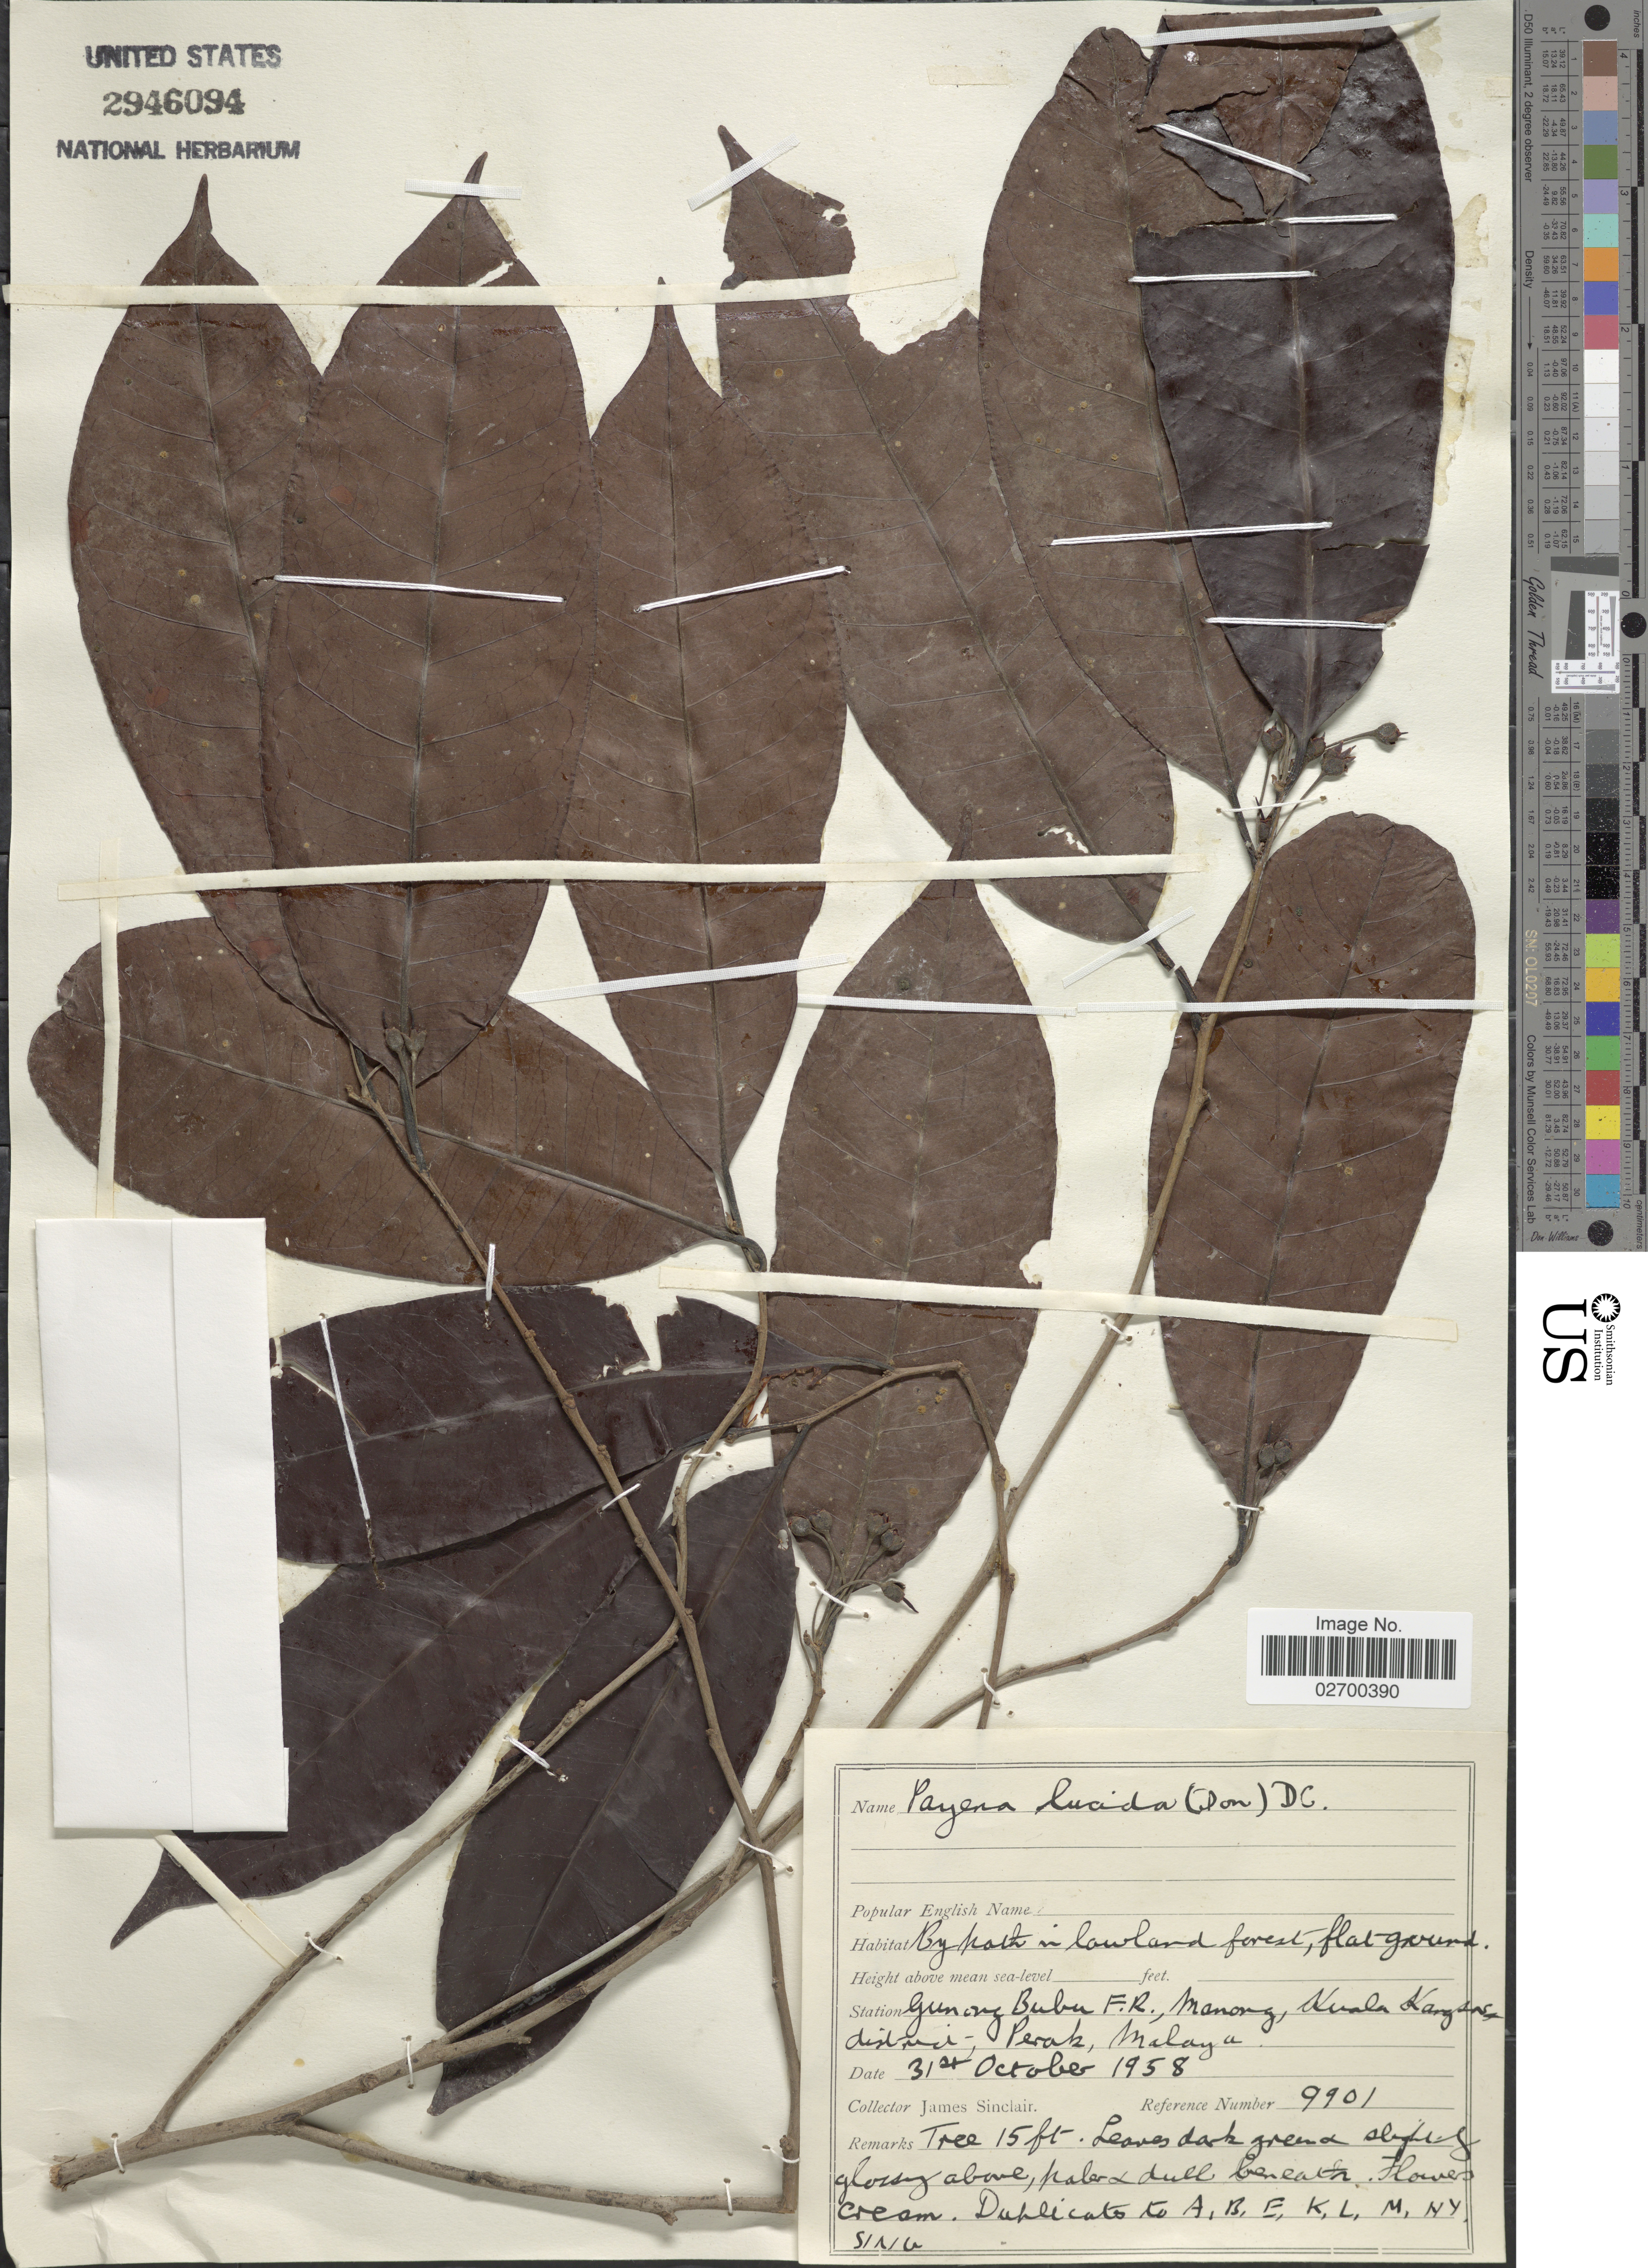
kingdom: Plantae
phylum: Tracheophyta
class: Magnoliopsida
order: Ericales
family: Sapotaceae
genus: Payena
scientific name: Payena lucida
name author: A. DC.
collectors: J. Sinclair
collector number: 9901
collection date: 1958-10-31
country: Malaysia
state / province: Perak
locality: Gunong Bubu F.R., Manong, Kuala Kangsar district, Perak, Malaya.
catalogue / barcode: US 2946094